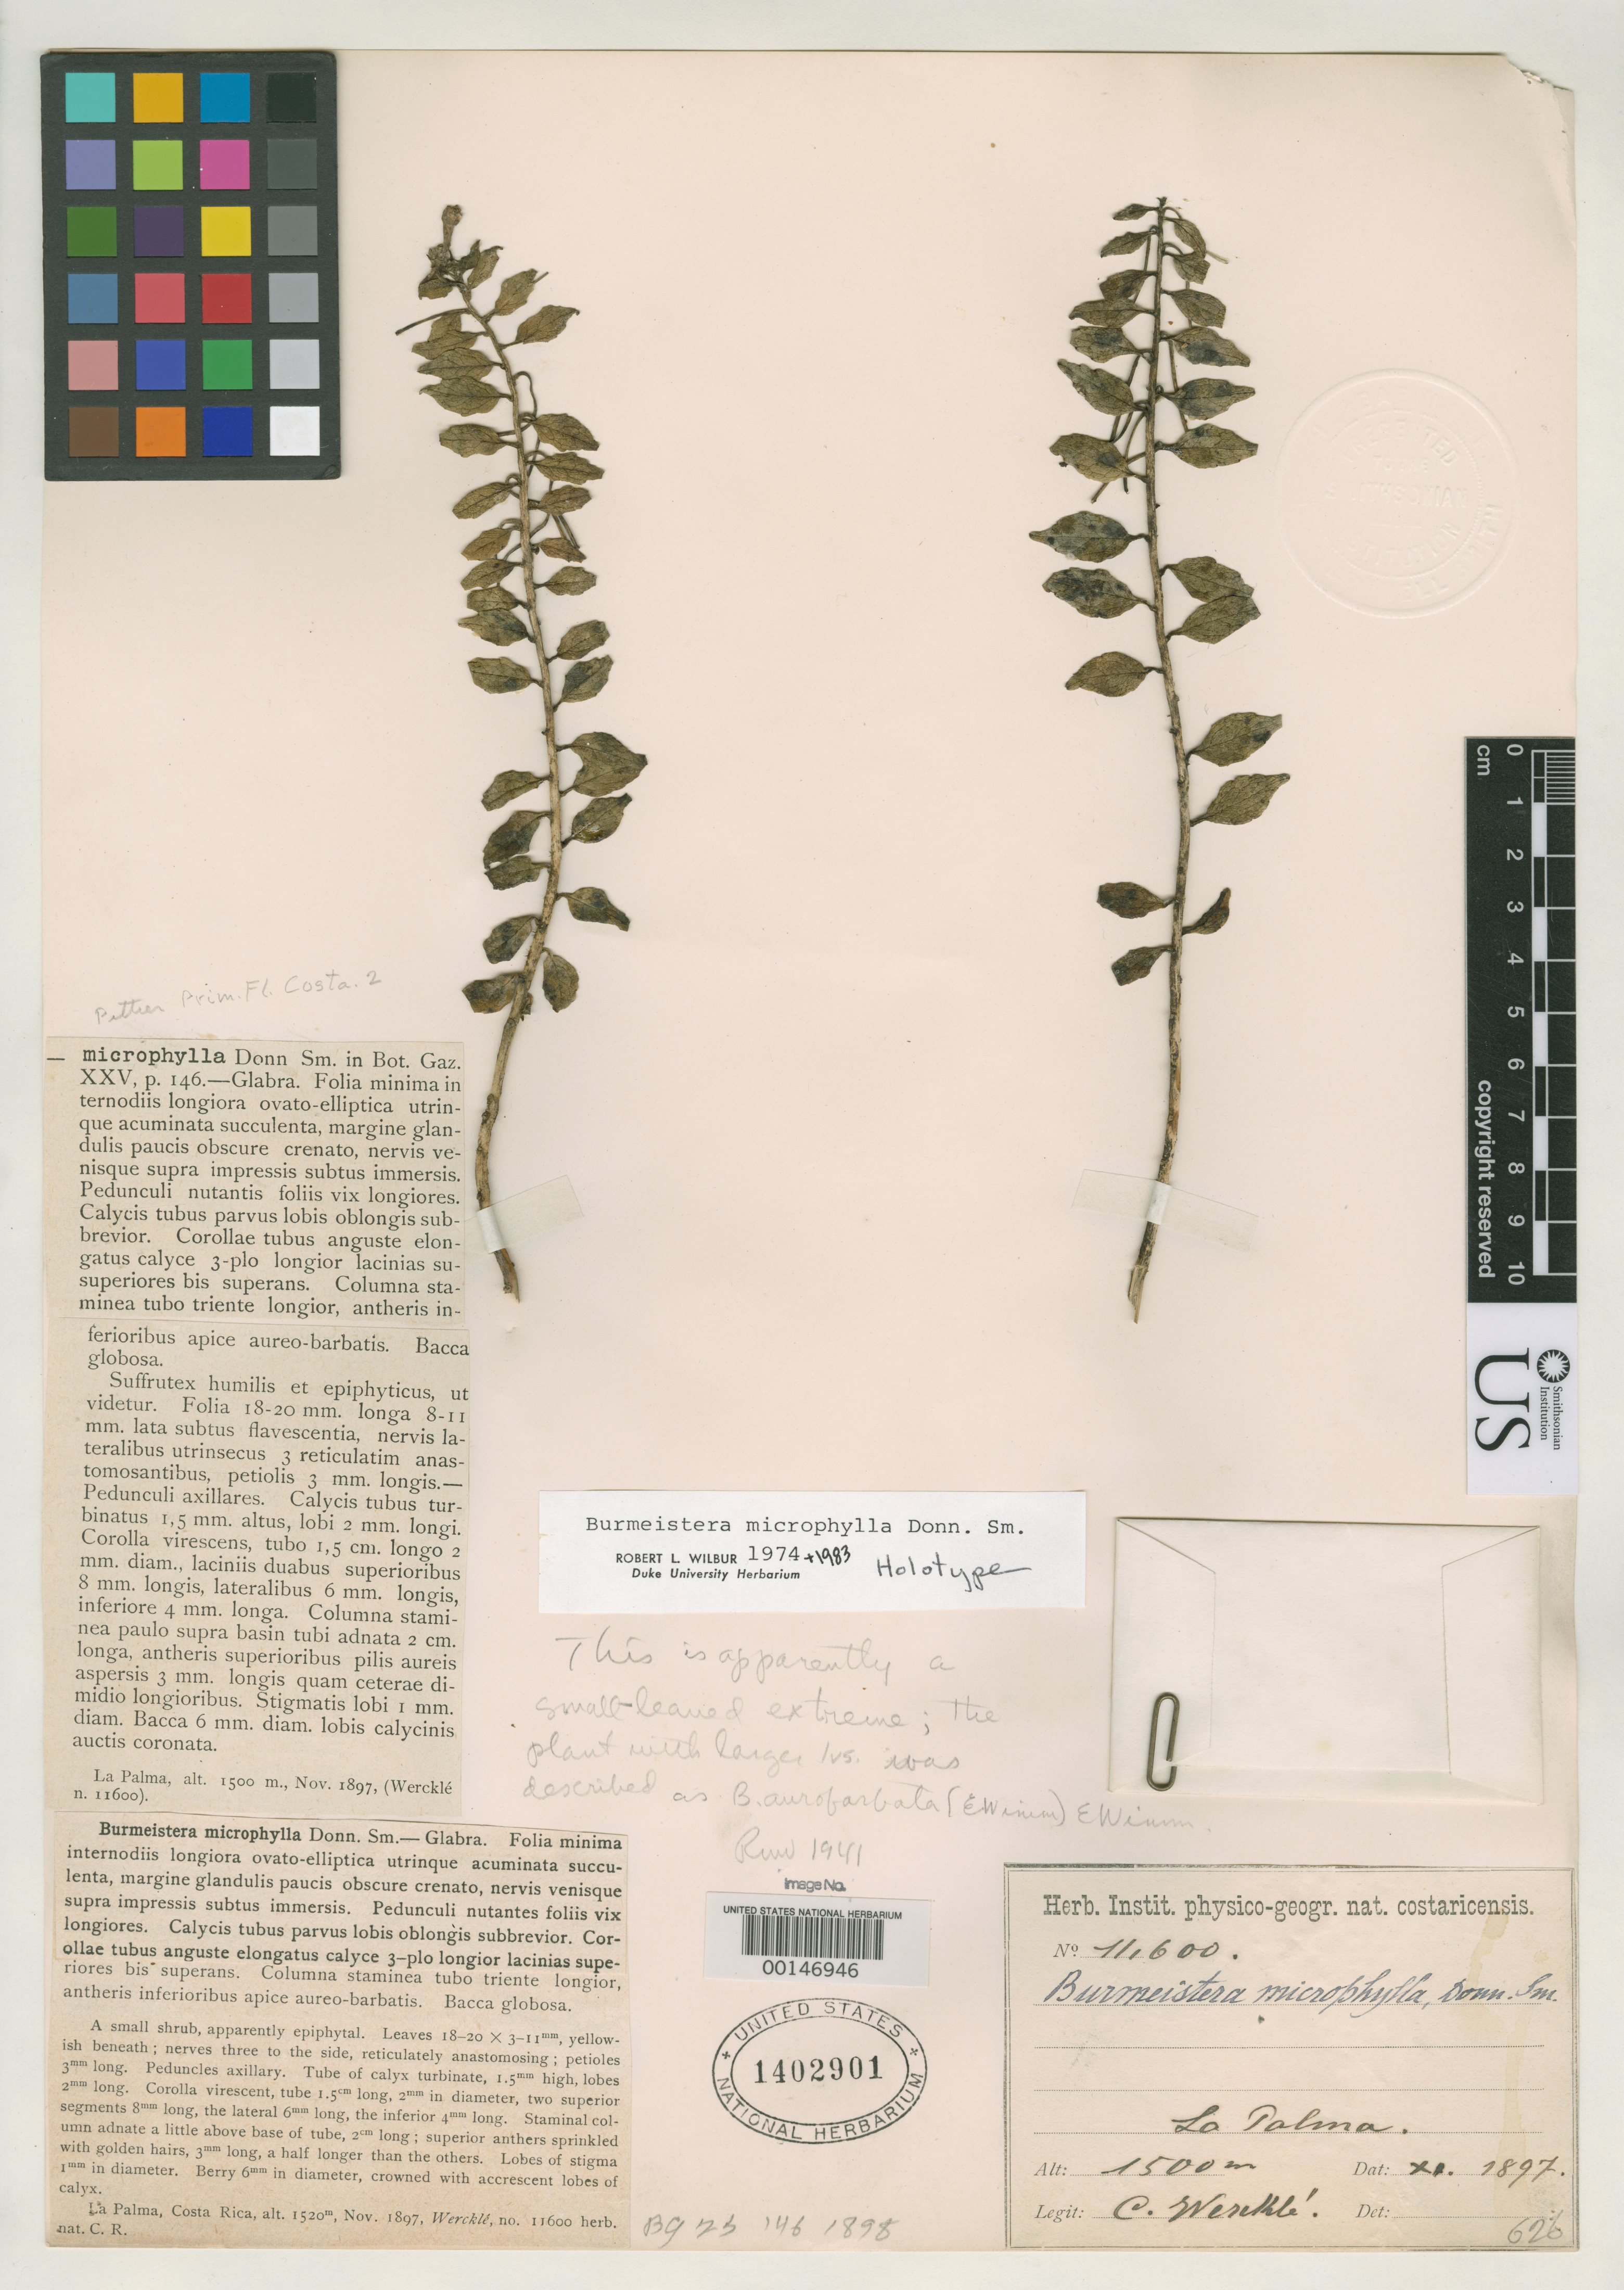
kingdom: Plantae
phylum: Tracheophyta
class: Magnoliopsida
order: Asterales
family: Campanulaceae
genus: Burmeistera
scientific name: Burmeistera microphylla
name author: Donn. Sm.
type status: Holotype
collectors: C. C Wercklé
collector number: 11600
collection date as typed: Nov 1897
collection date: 1897-11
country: Costa Rica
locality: La Palma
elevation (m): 1500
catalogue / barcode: US 1402901